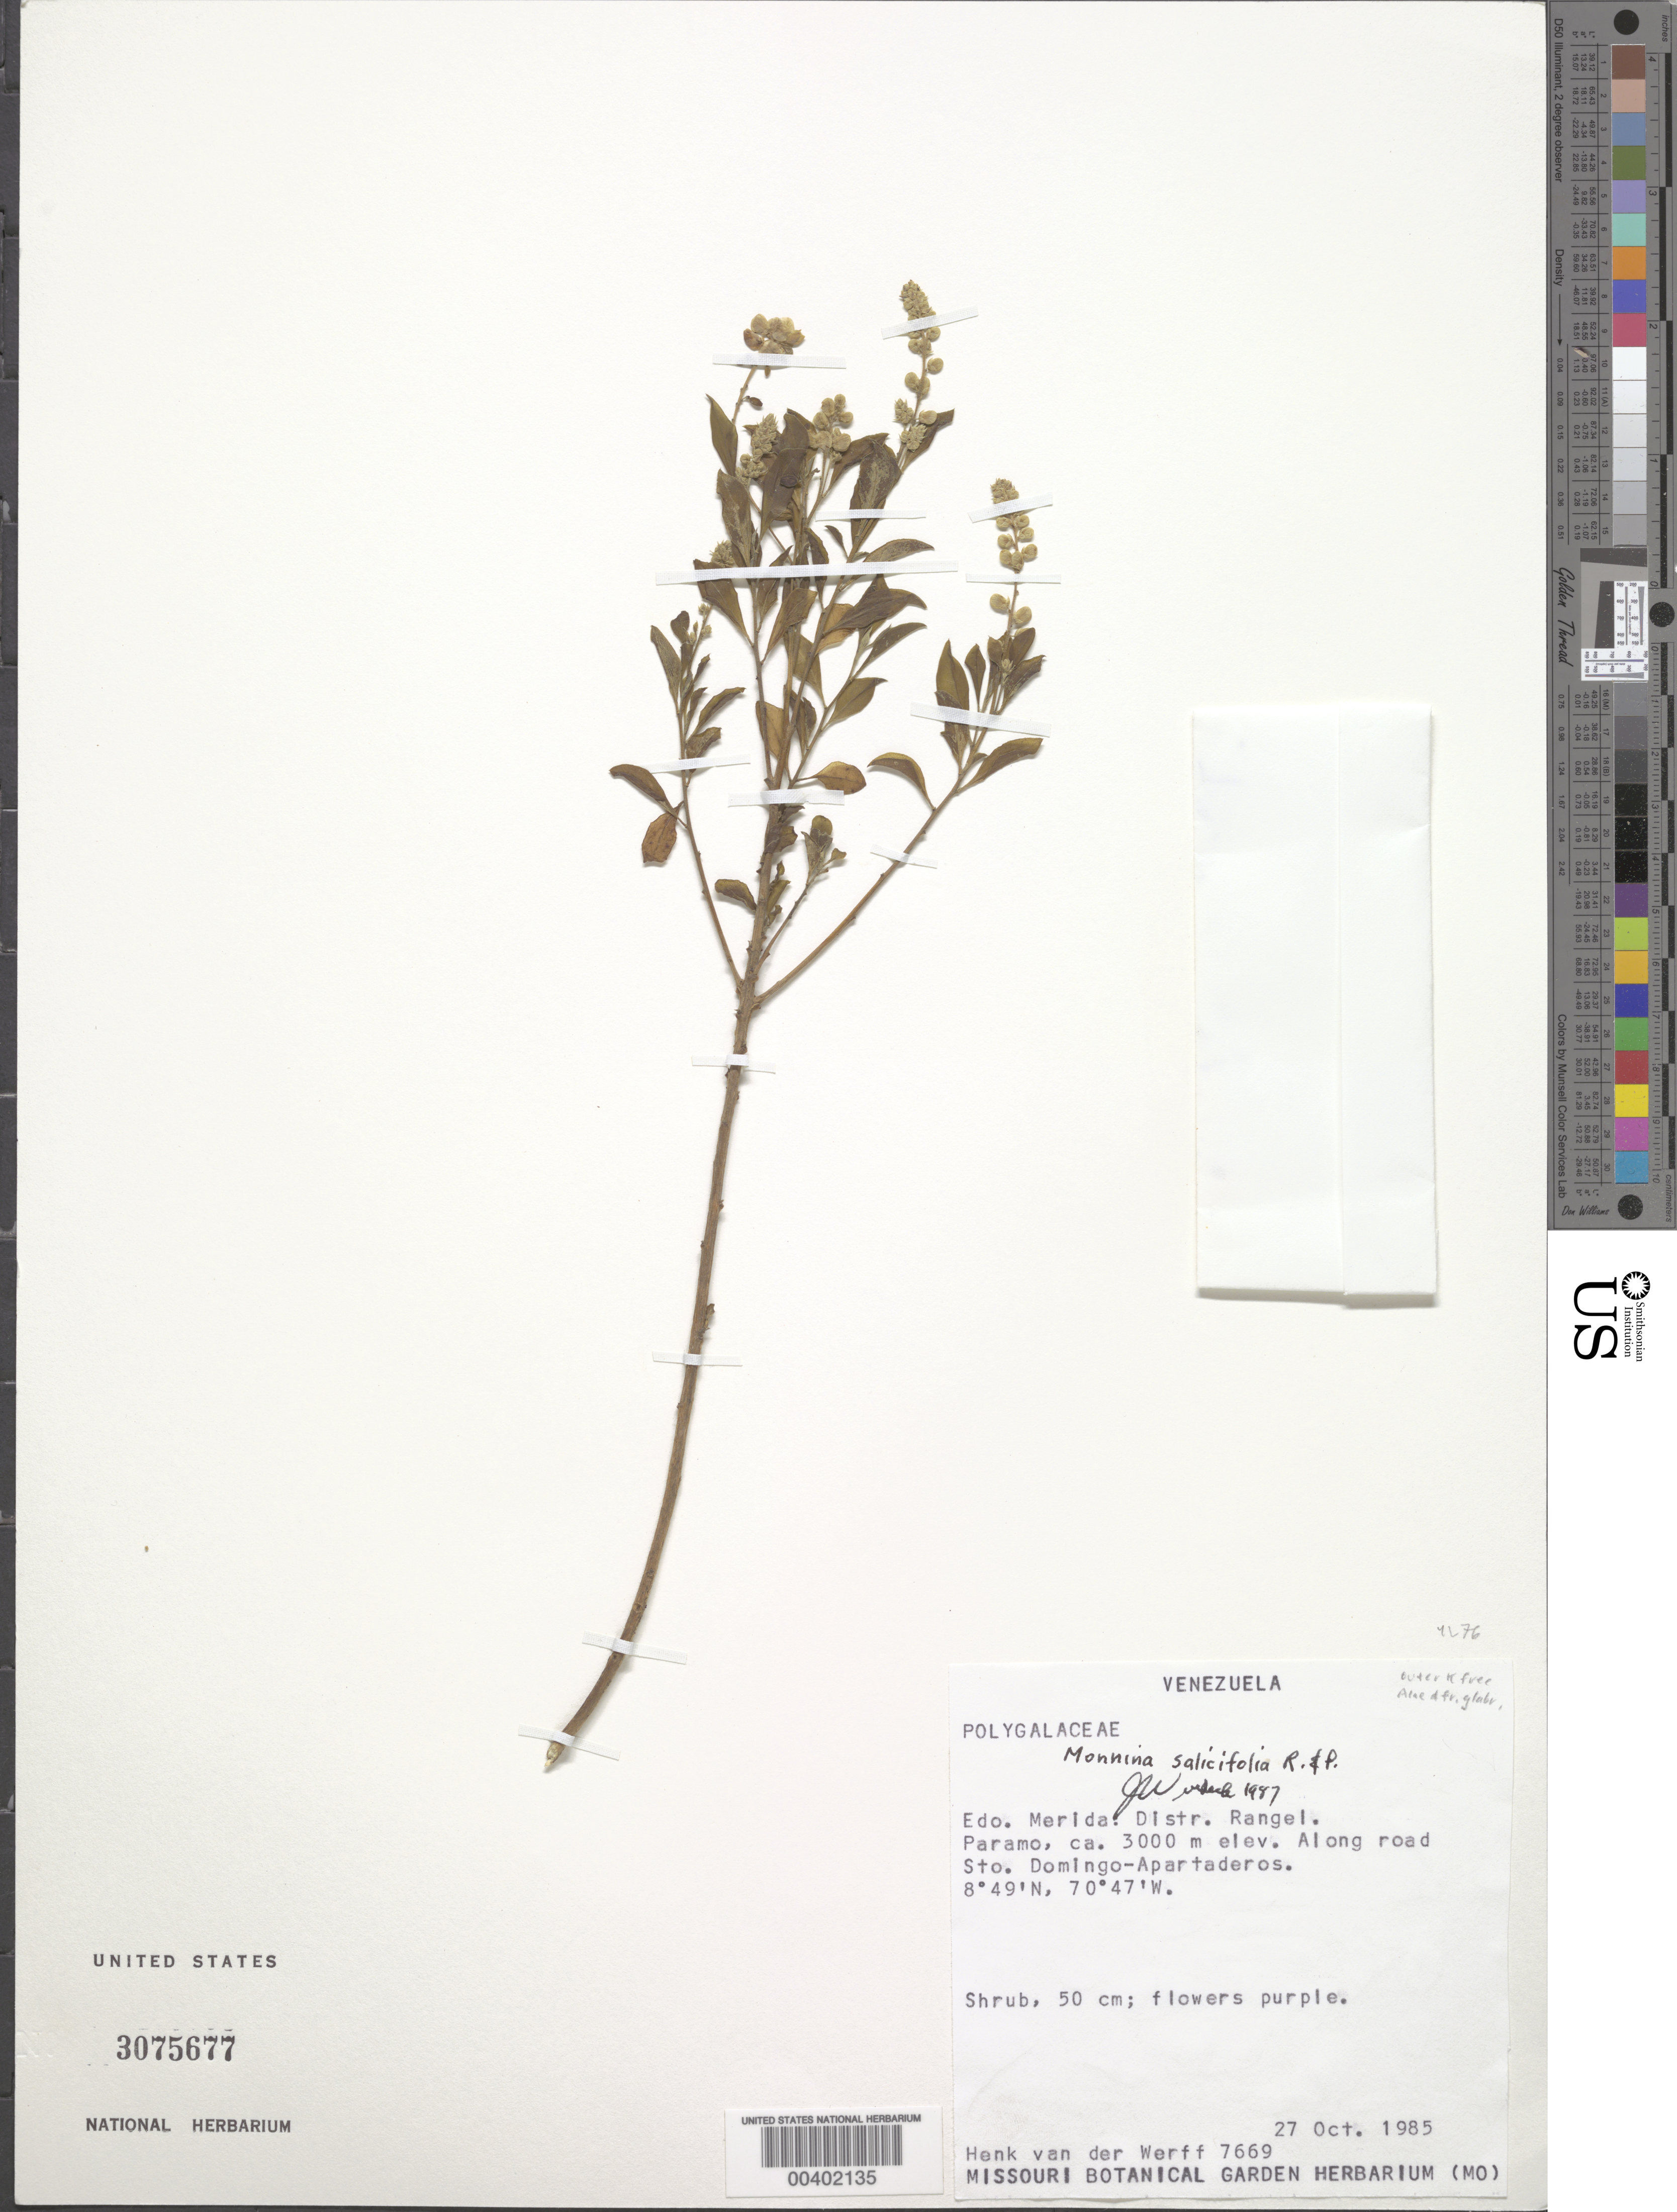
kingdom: Plantae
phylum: Tracheophyta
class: Magnoliopsida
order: Fabales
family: Polygalaceae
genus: Monnina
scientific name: Monnina salicifolia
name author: Ruiz & Pav.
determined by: Wurdack, John J., (US), US (UNITED STATES)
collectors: H. van der Werff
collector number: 7669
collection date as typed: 27 Oct 1985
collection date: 1985-10-27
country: Venezuela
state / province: Mérida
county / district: Rangel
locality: Along road Sto. Domingo-Apartaderos.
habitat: Páramo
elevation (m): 3000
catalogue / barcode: US 3075677